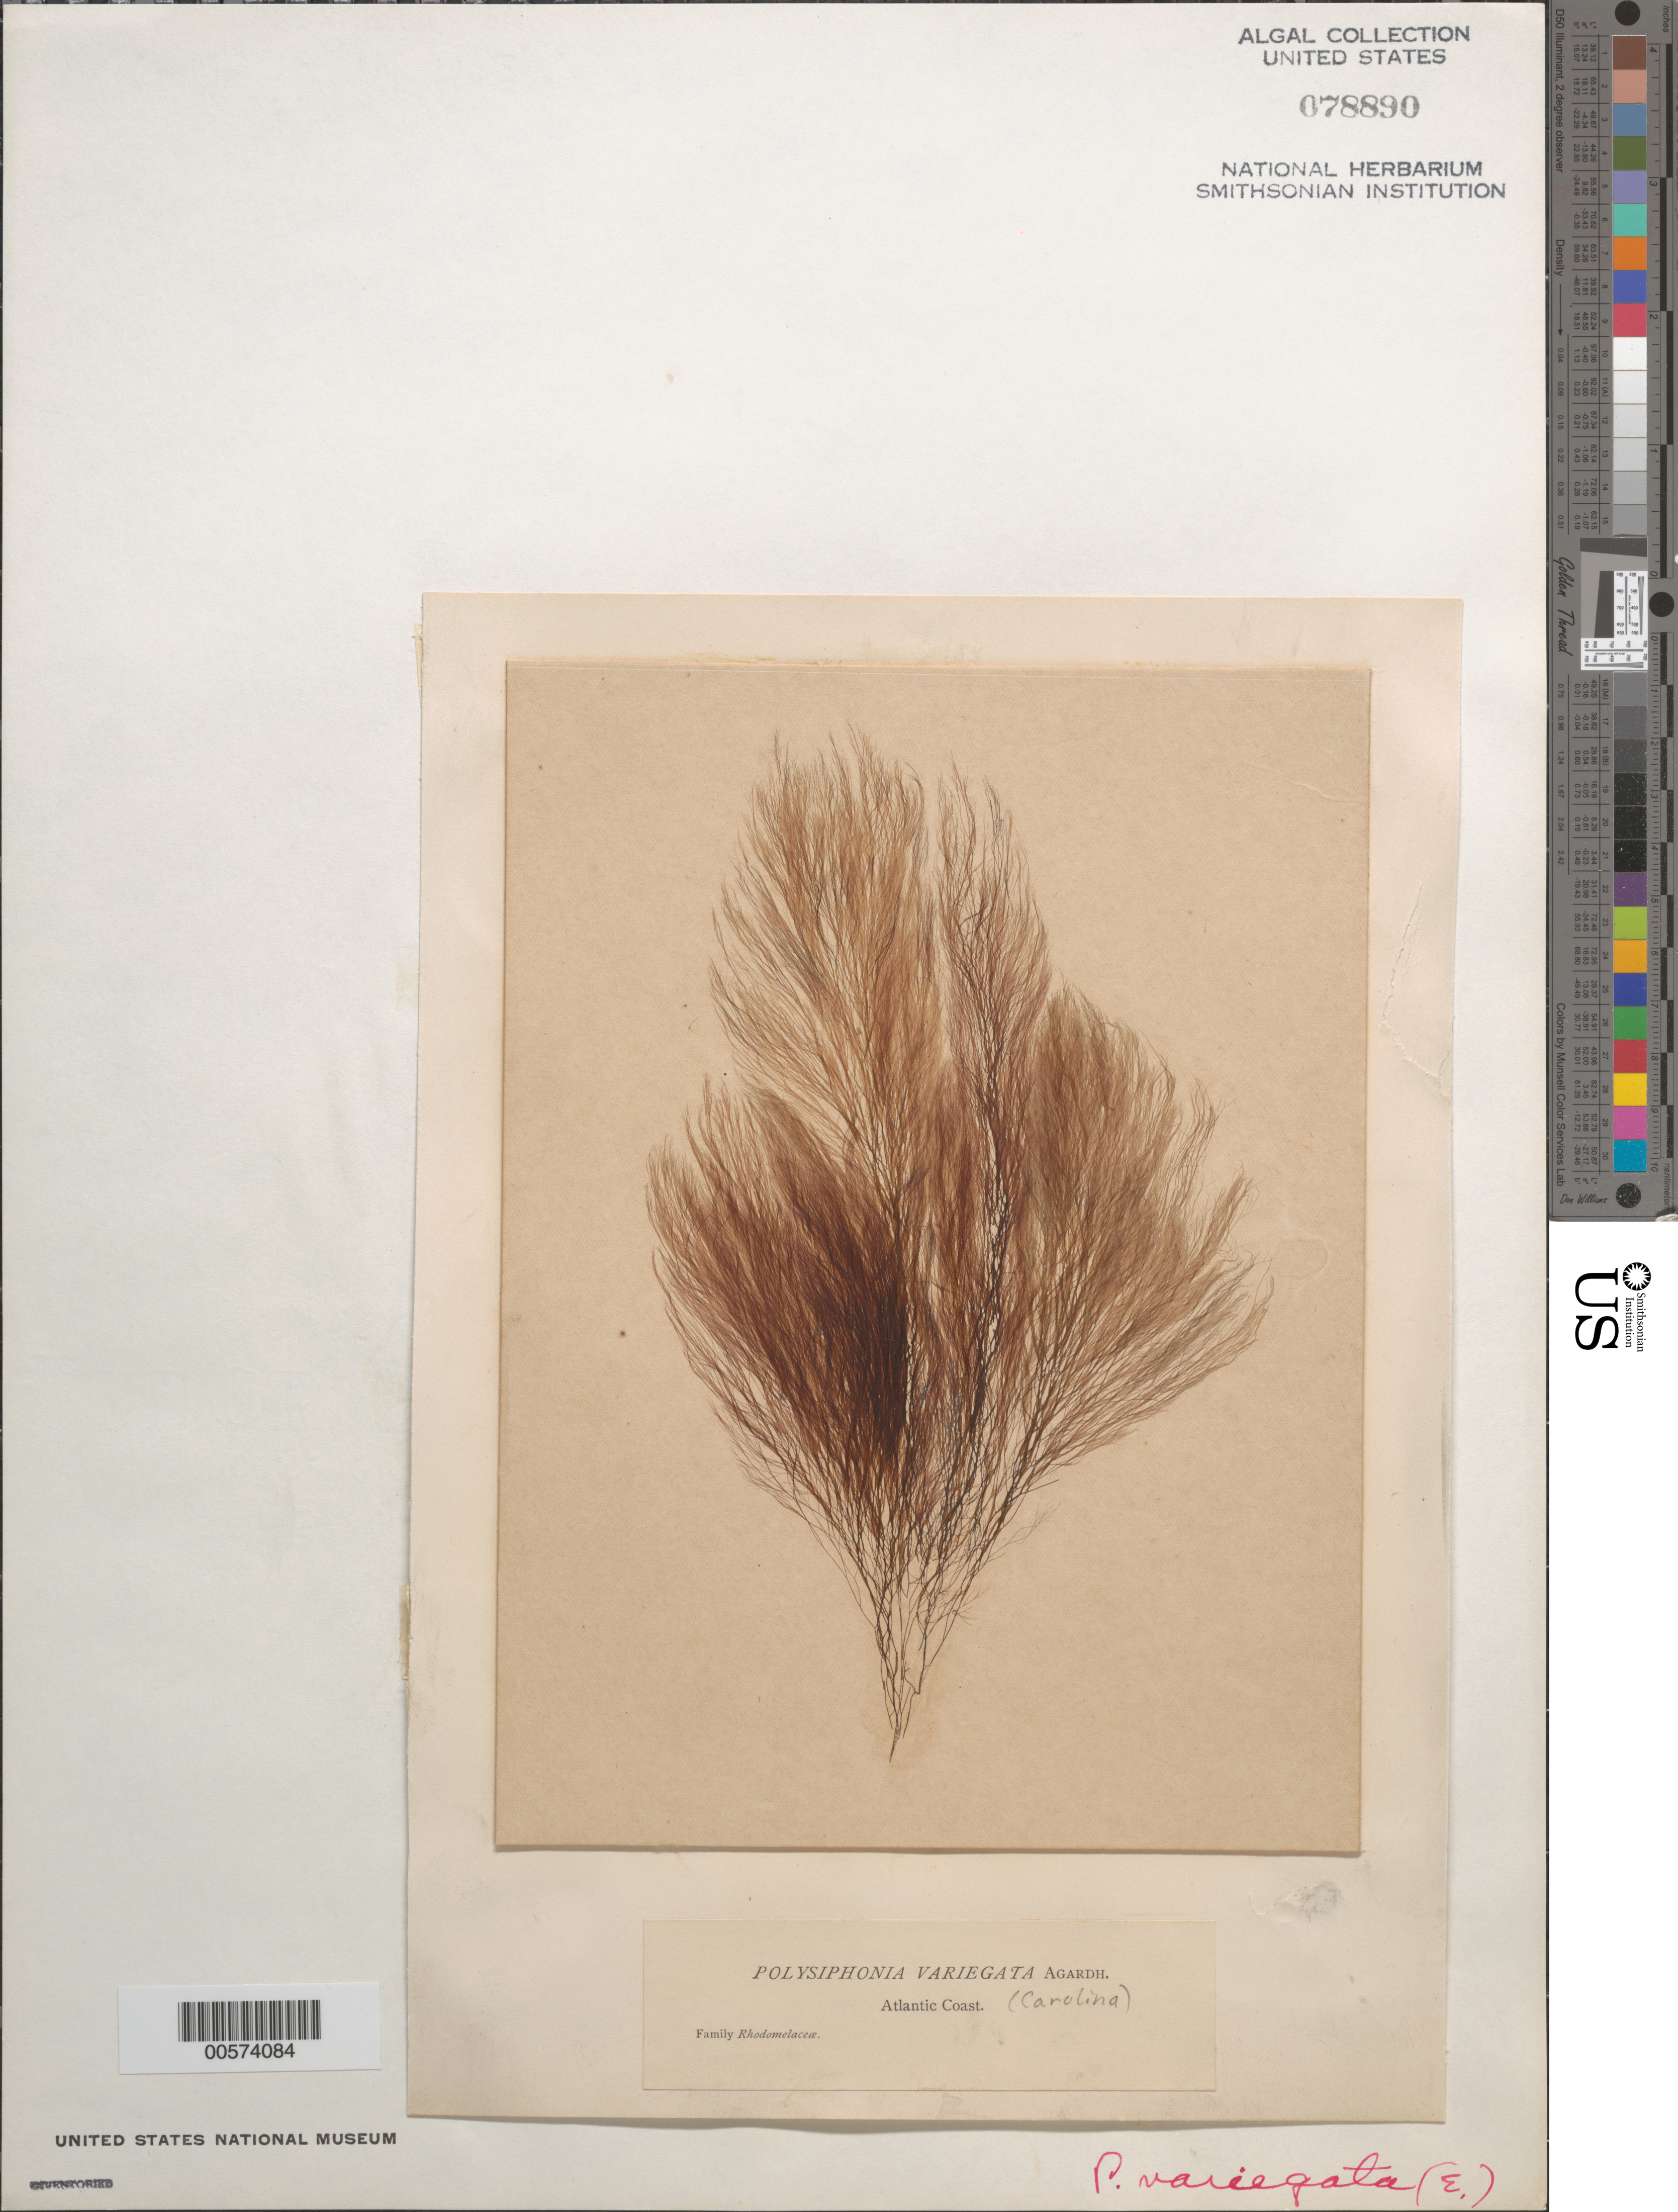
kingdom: Plantae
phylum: Rhodophyta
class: Florideophyceae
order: Ceramiales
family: Rhodomelaceae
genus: Carradoriella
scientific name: Carradoriella denudata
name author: (Dillwyn) Savoie & G.W. Saunders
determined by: Algae name updating Project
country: United States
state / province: North Carolina / South Carolina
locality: Carolina coast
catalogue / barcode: US 78890